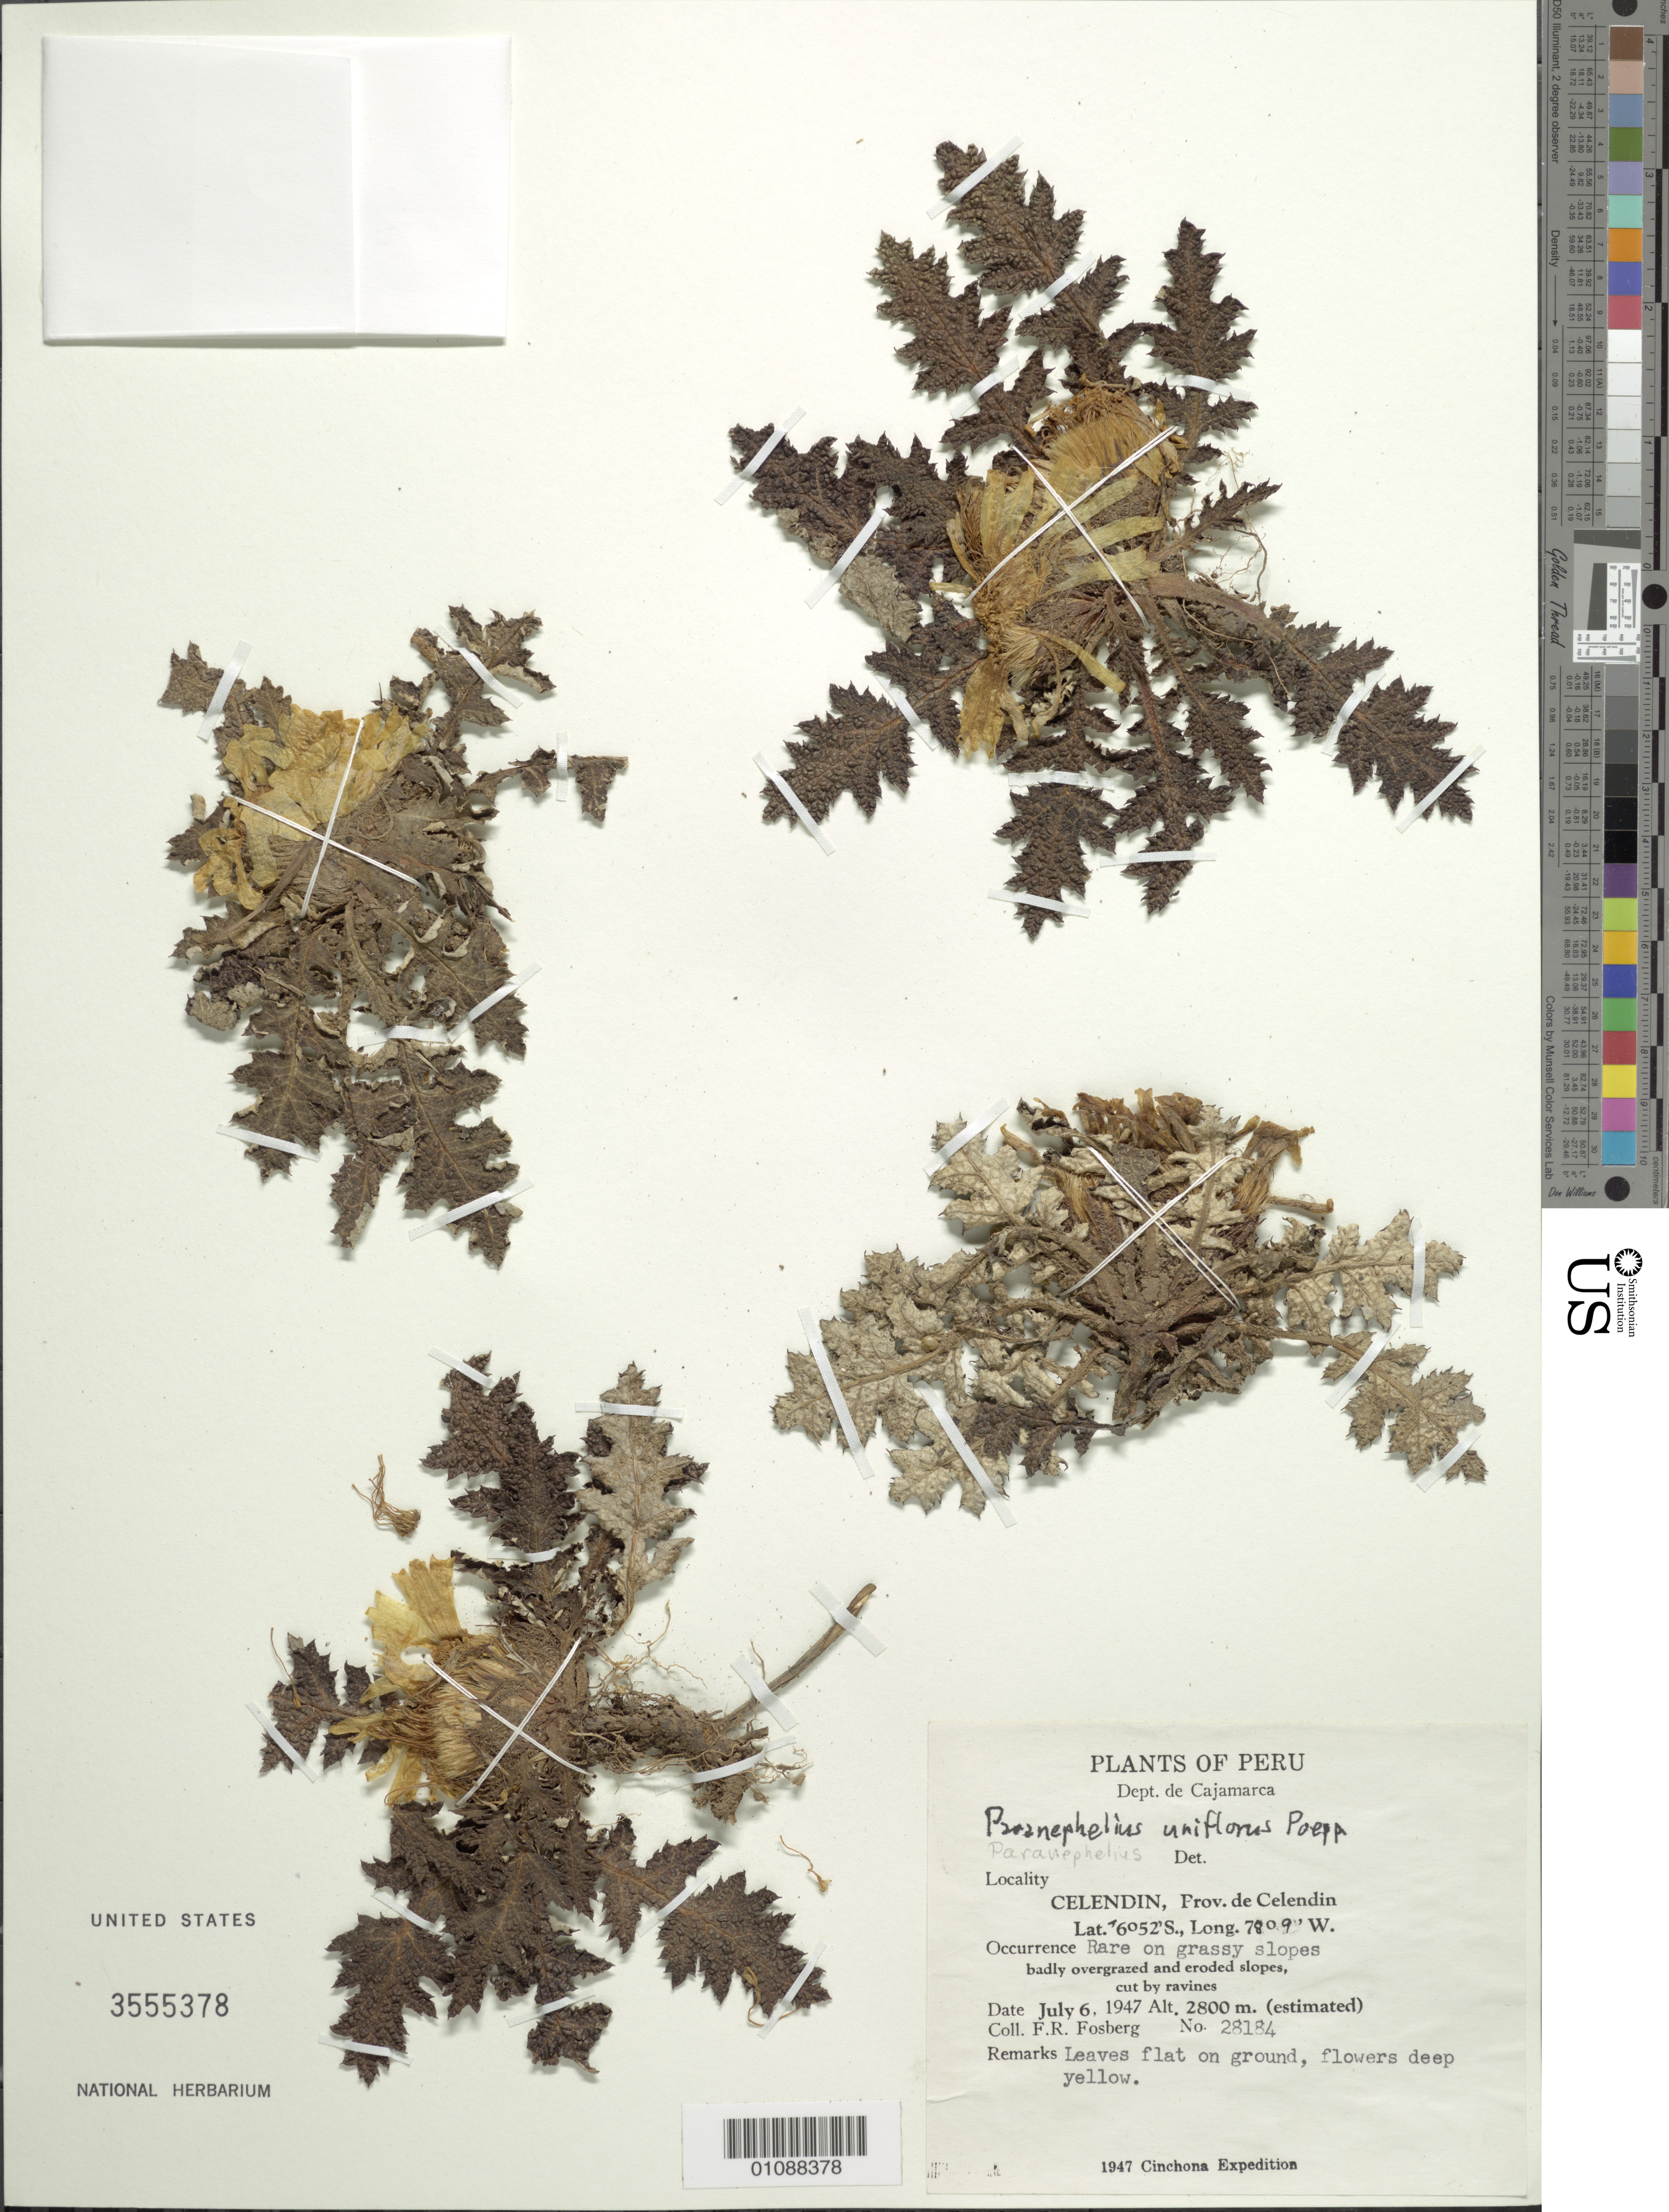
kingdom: Plantae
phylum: Tracheophyta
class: Magnoliopsida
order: Asterales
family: Asteraceae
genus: Paranephelius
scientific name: Paranephelius uniflorus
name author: Poepp. & Endl.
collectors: F. R. Fosberg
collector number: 28184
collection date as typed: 6 July 1947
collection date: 1947-07-06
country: Peru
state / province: Cajamarca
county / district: Celendín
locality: Celendin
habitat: Grassy slopes, badly overgrazed and eroded slopes, cut by ravines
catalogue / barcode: US 3555378